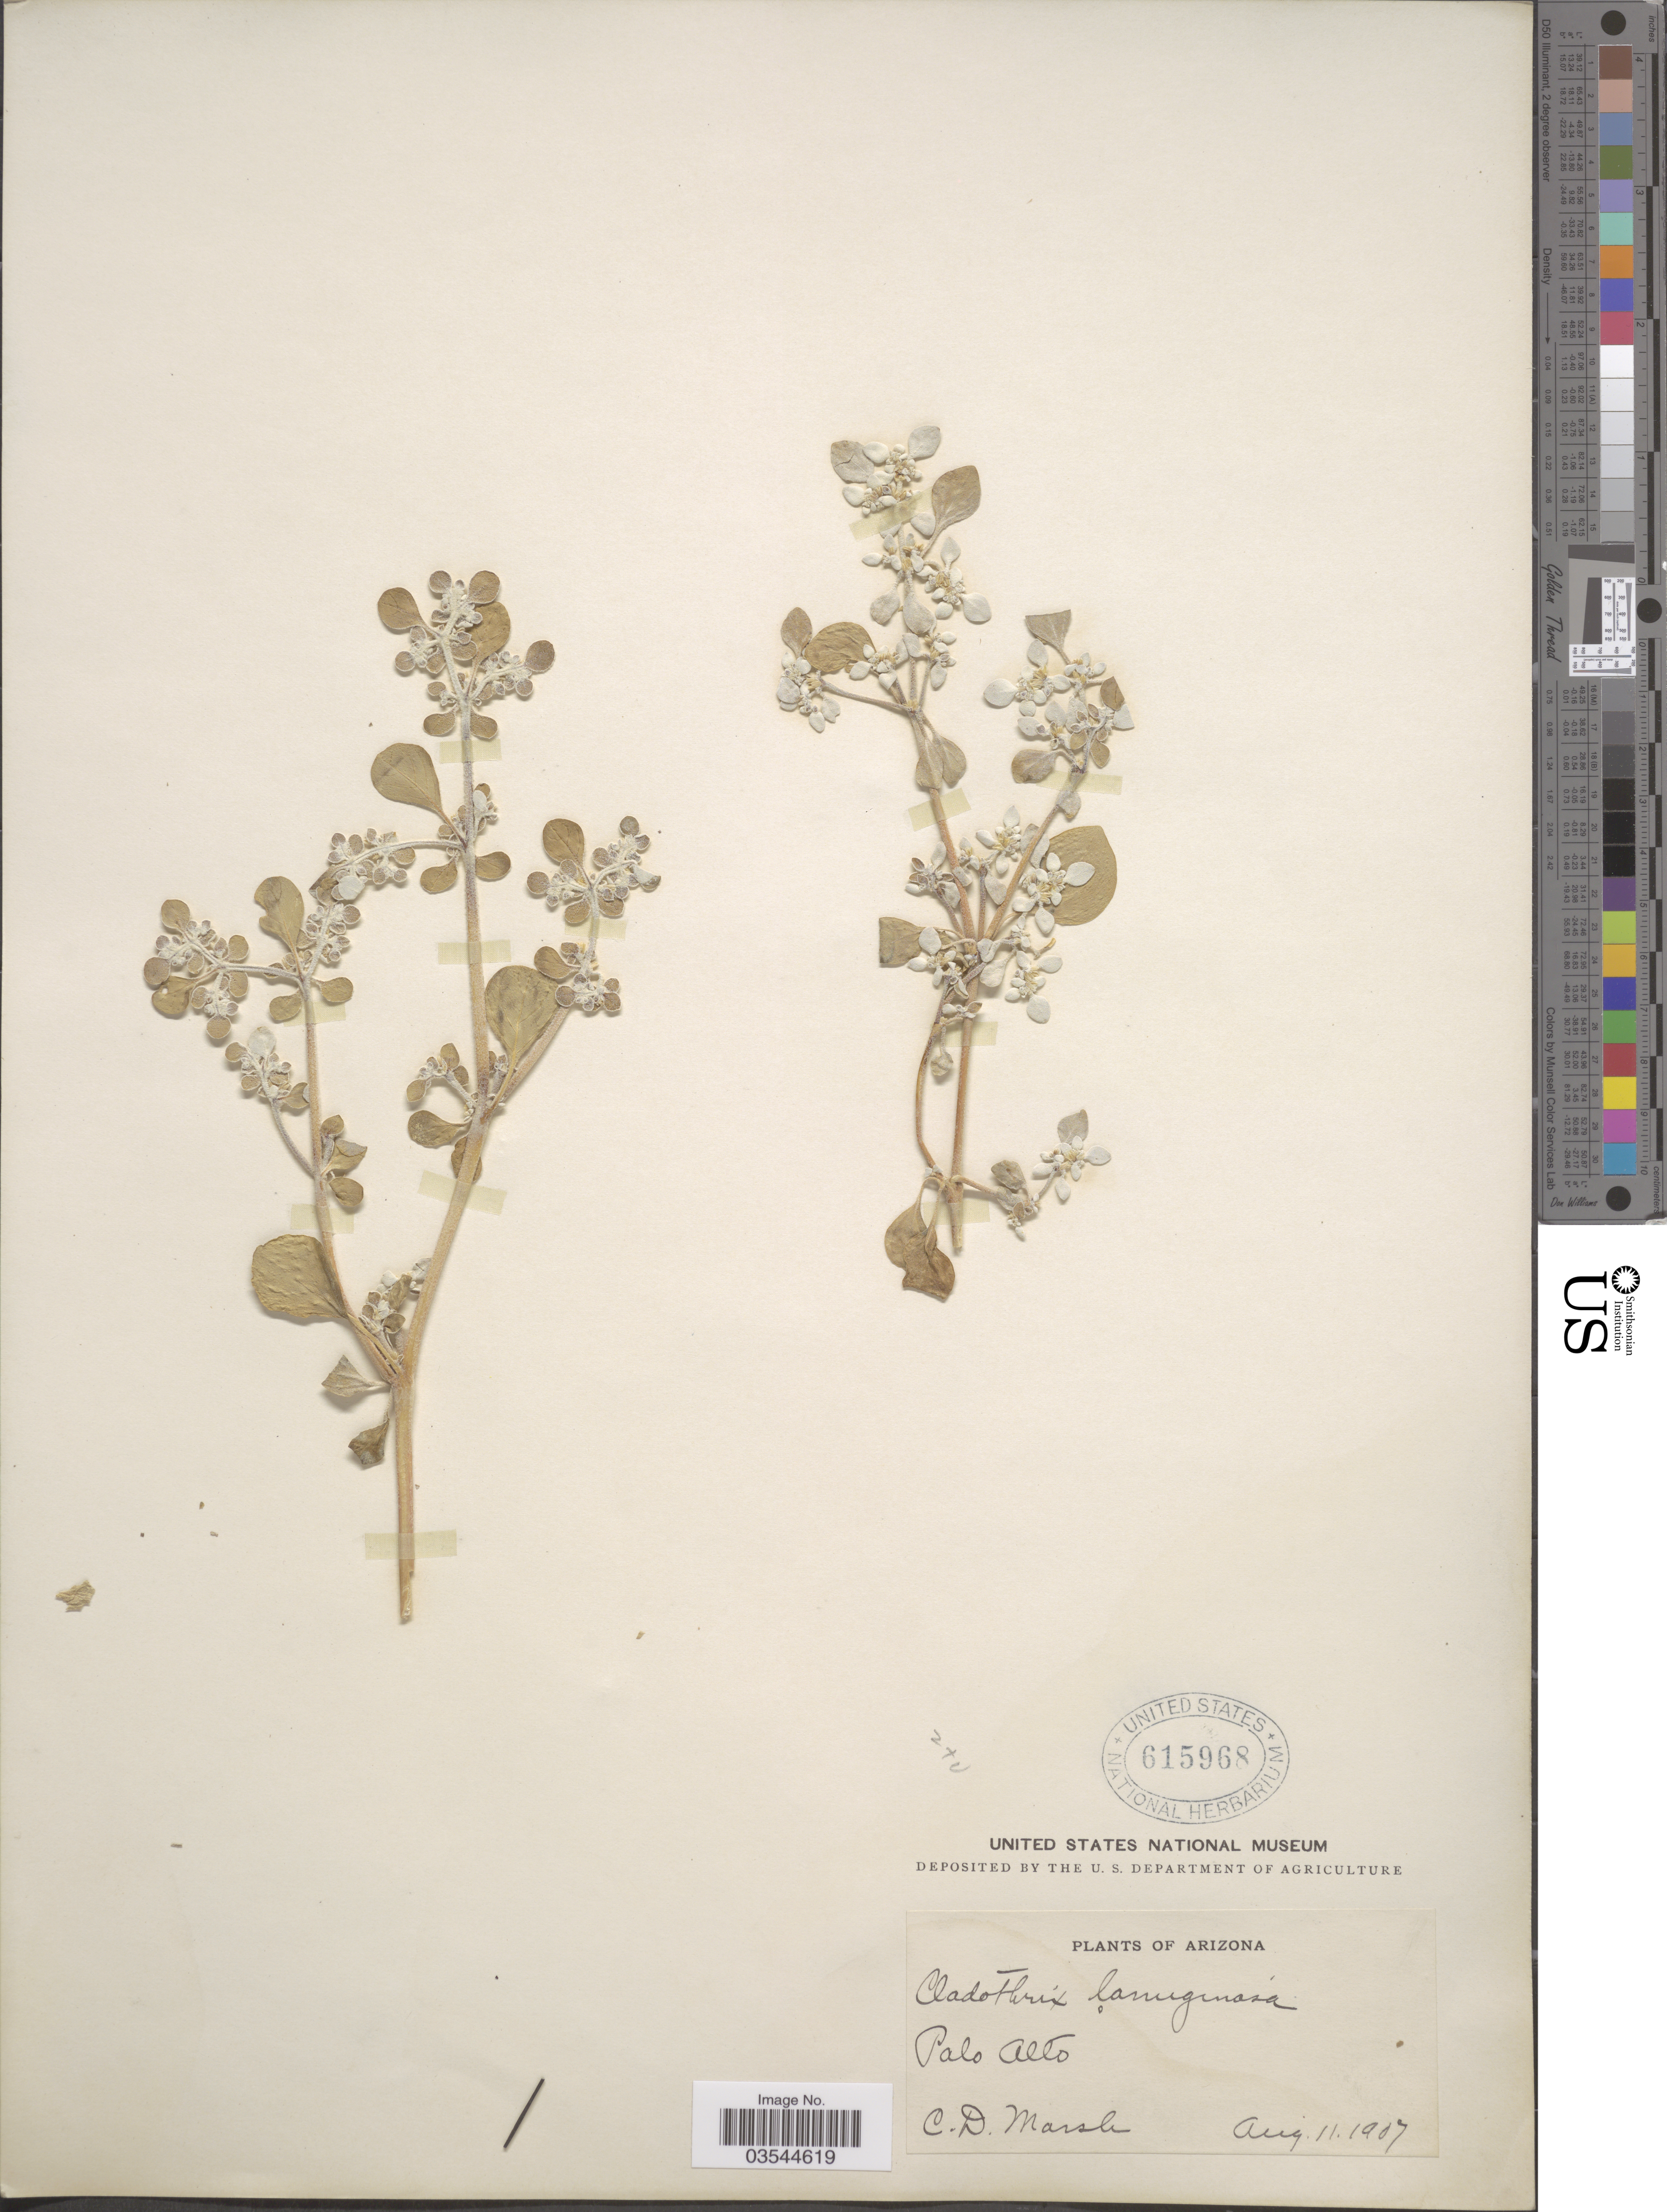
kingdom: Plantae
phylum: Tracheophyta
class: Magnoliopsida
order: Caryophyllales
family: Amaranthaceae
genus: Tidestromia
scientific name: Tidestromia lanuginosa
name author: (Nutt.) Standl.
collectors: C. D. Marsh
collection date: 1907-08-11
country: United States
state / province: Arizona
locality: Palo Alto.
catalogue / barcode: US 615968